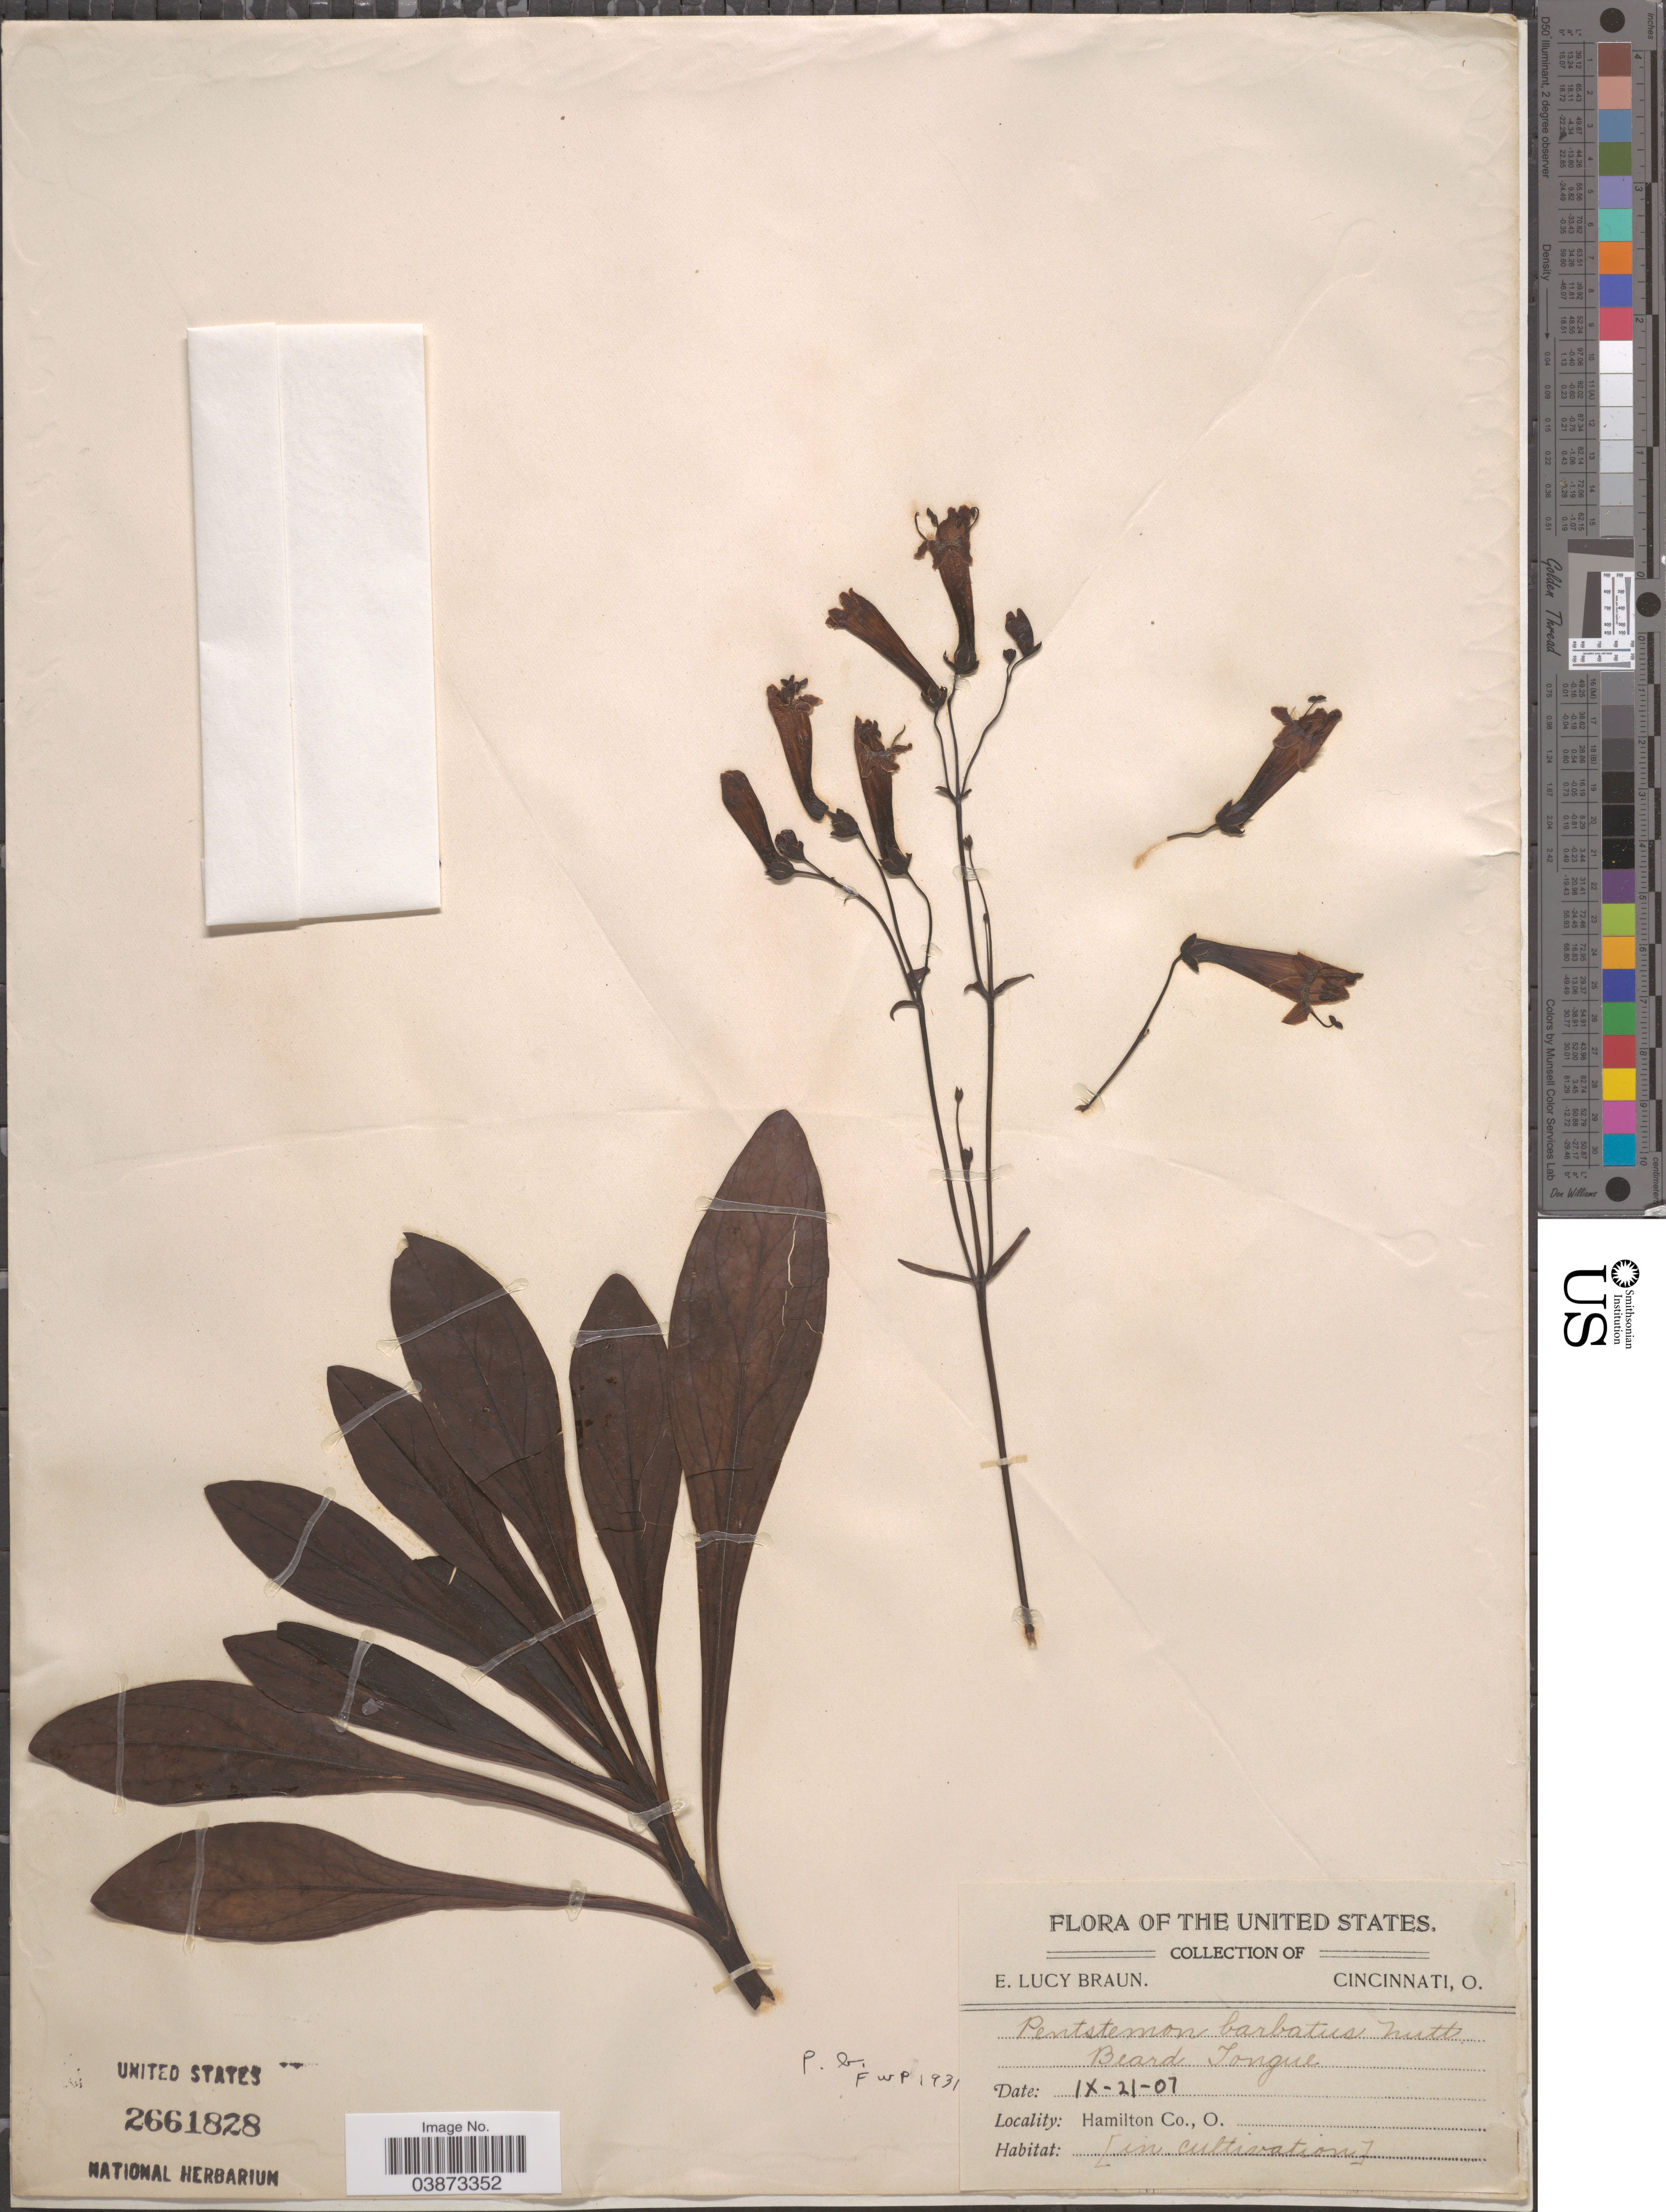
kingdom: Plantae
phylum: Tracheophyta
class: Magnoliopsida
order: Lamiales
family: Plantaginaceae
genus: Penstemon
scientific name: Penstemon barbatus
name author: (Cav.) Roth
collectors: E. L. Braun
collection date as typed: Transcribed d/m/y: 21/9/7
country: United States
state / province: Ohio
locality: Hamilton Co.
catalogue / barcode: US 2661828